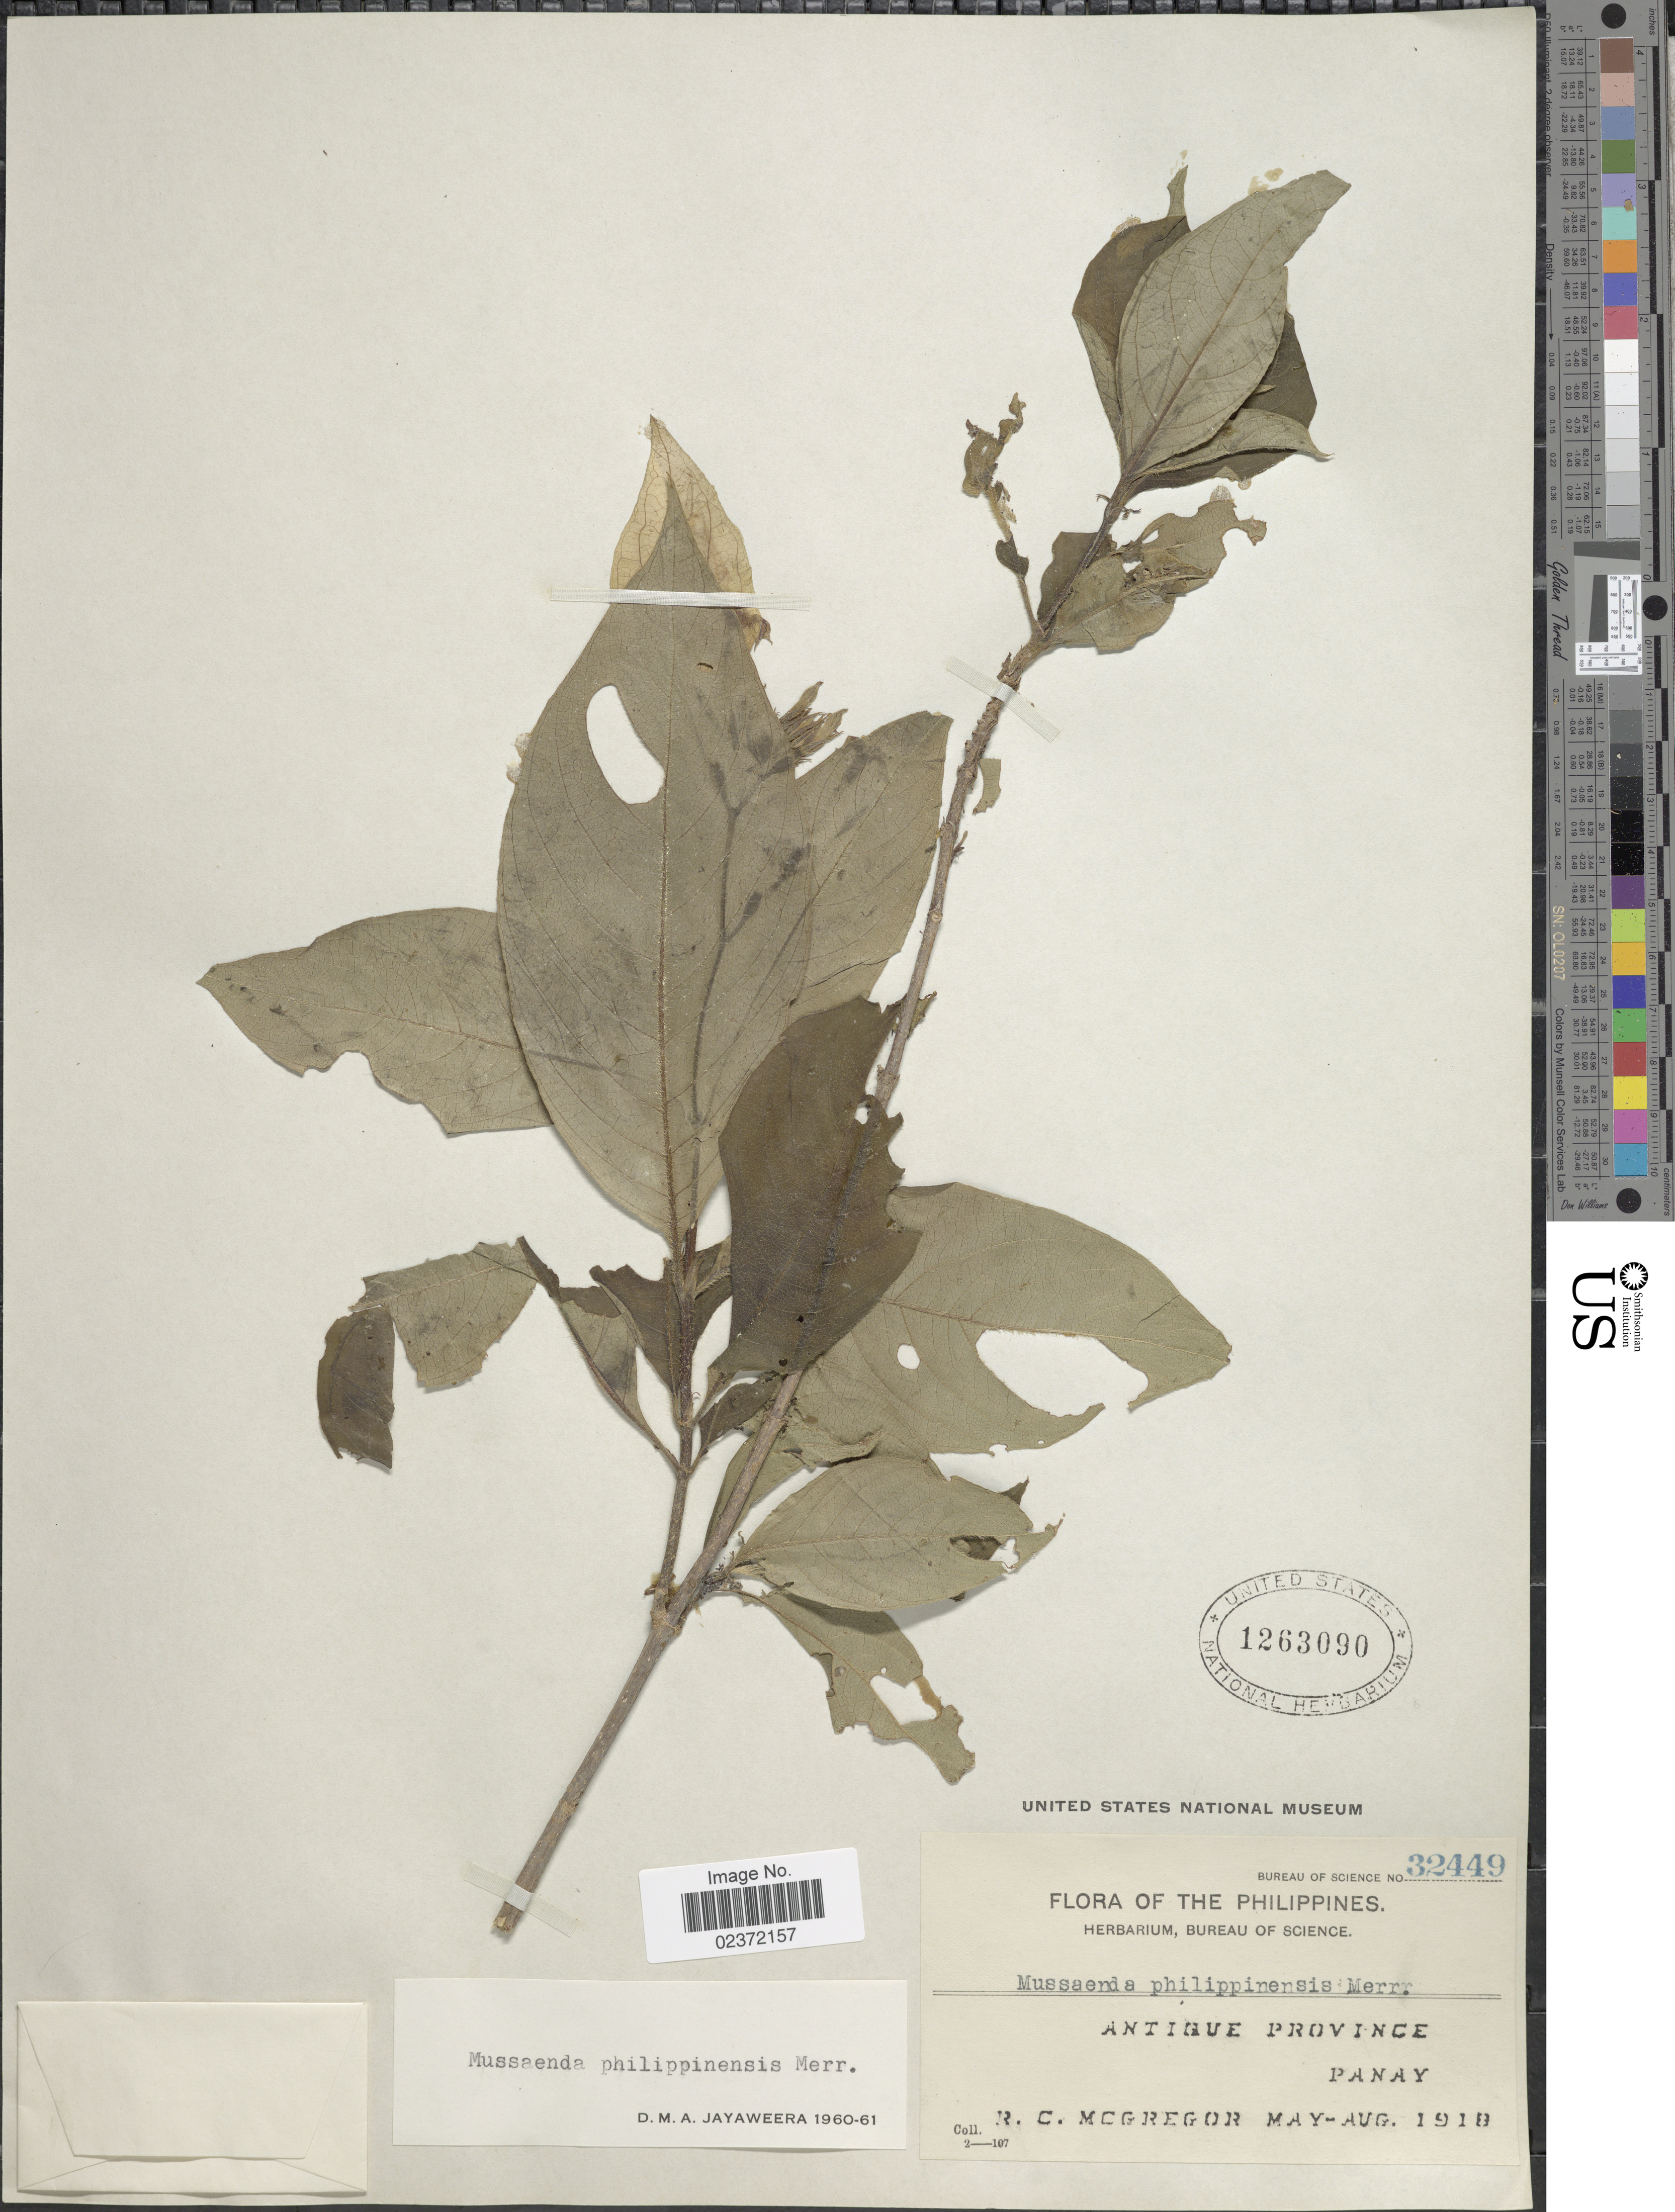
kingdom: Plantae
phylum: Tracheophyta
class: Magnoliopsida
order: Gentianales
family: Rubiaceae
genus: Mussaenda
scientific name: Mussaenda philippinensis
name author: Merr.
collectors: R. C. McGregor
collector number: Bureau of Science 32449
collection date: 1918-05/1918-08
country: Philippines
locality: Antique Province, Panay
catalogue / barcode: US 1263090